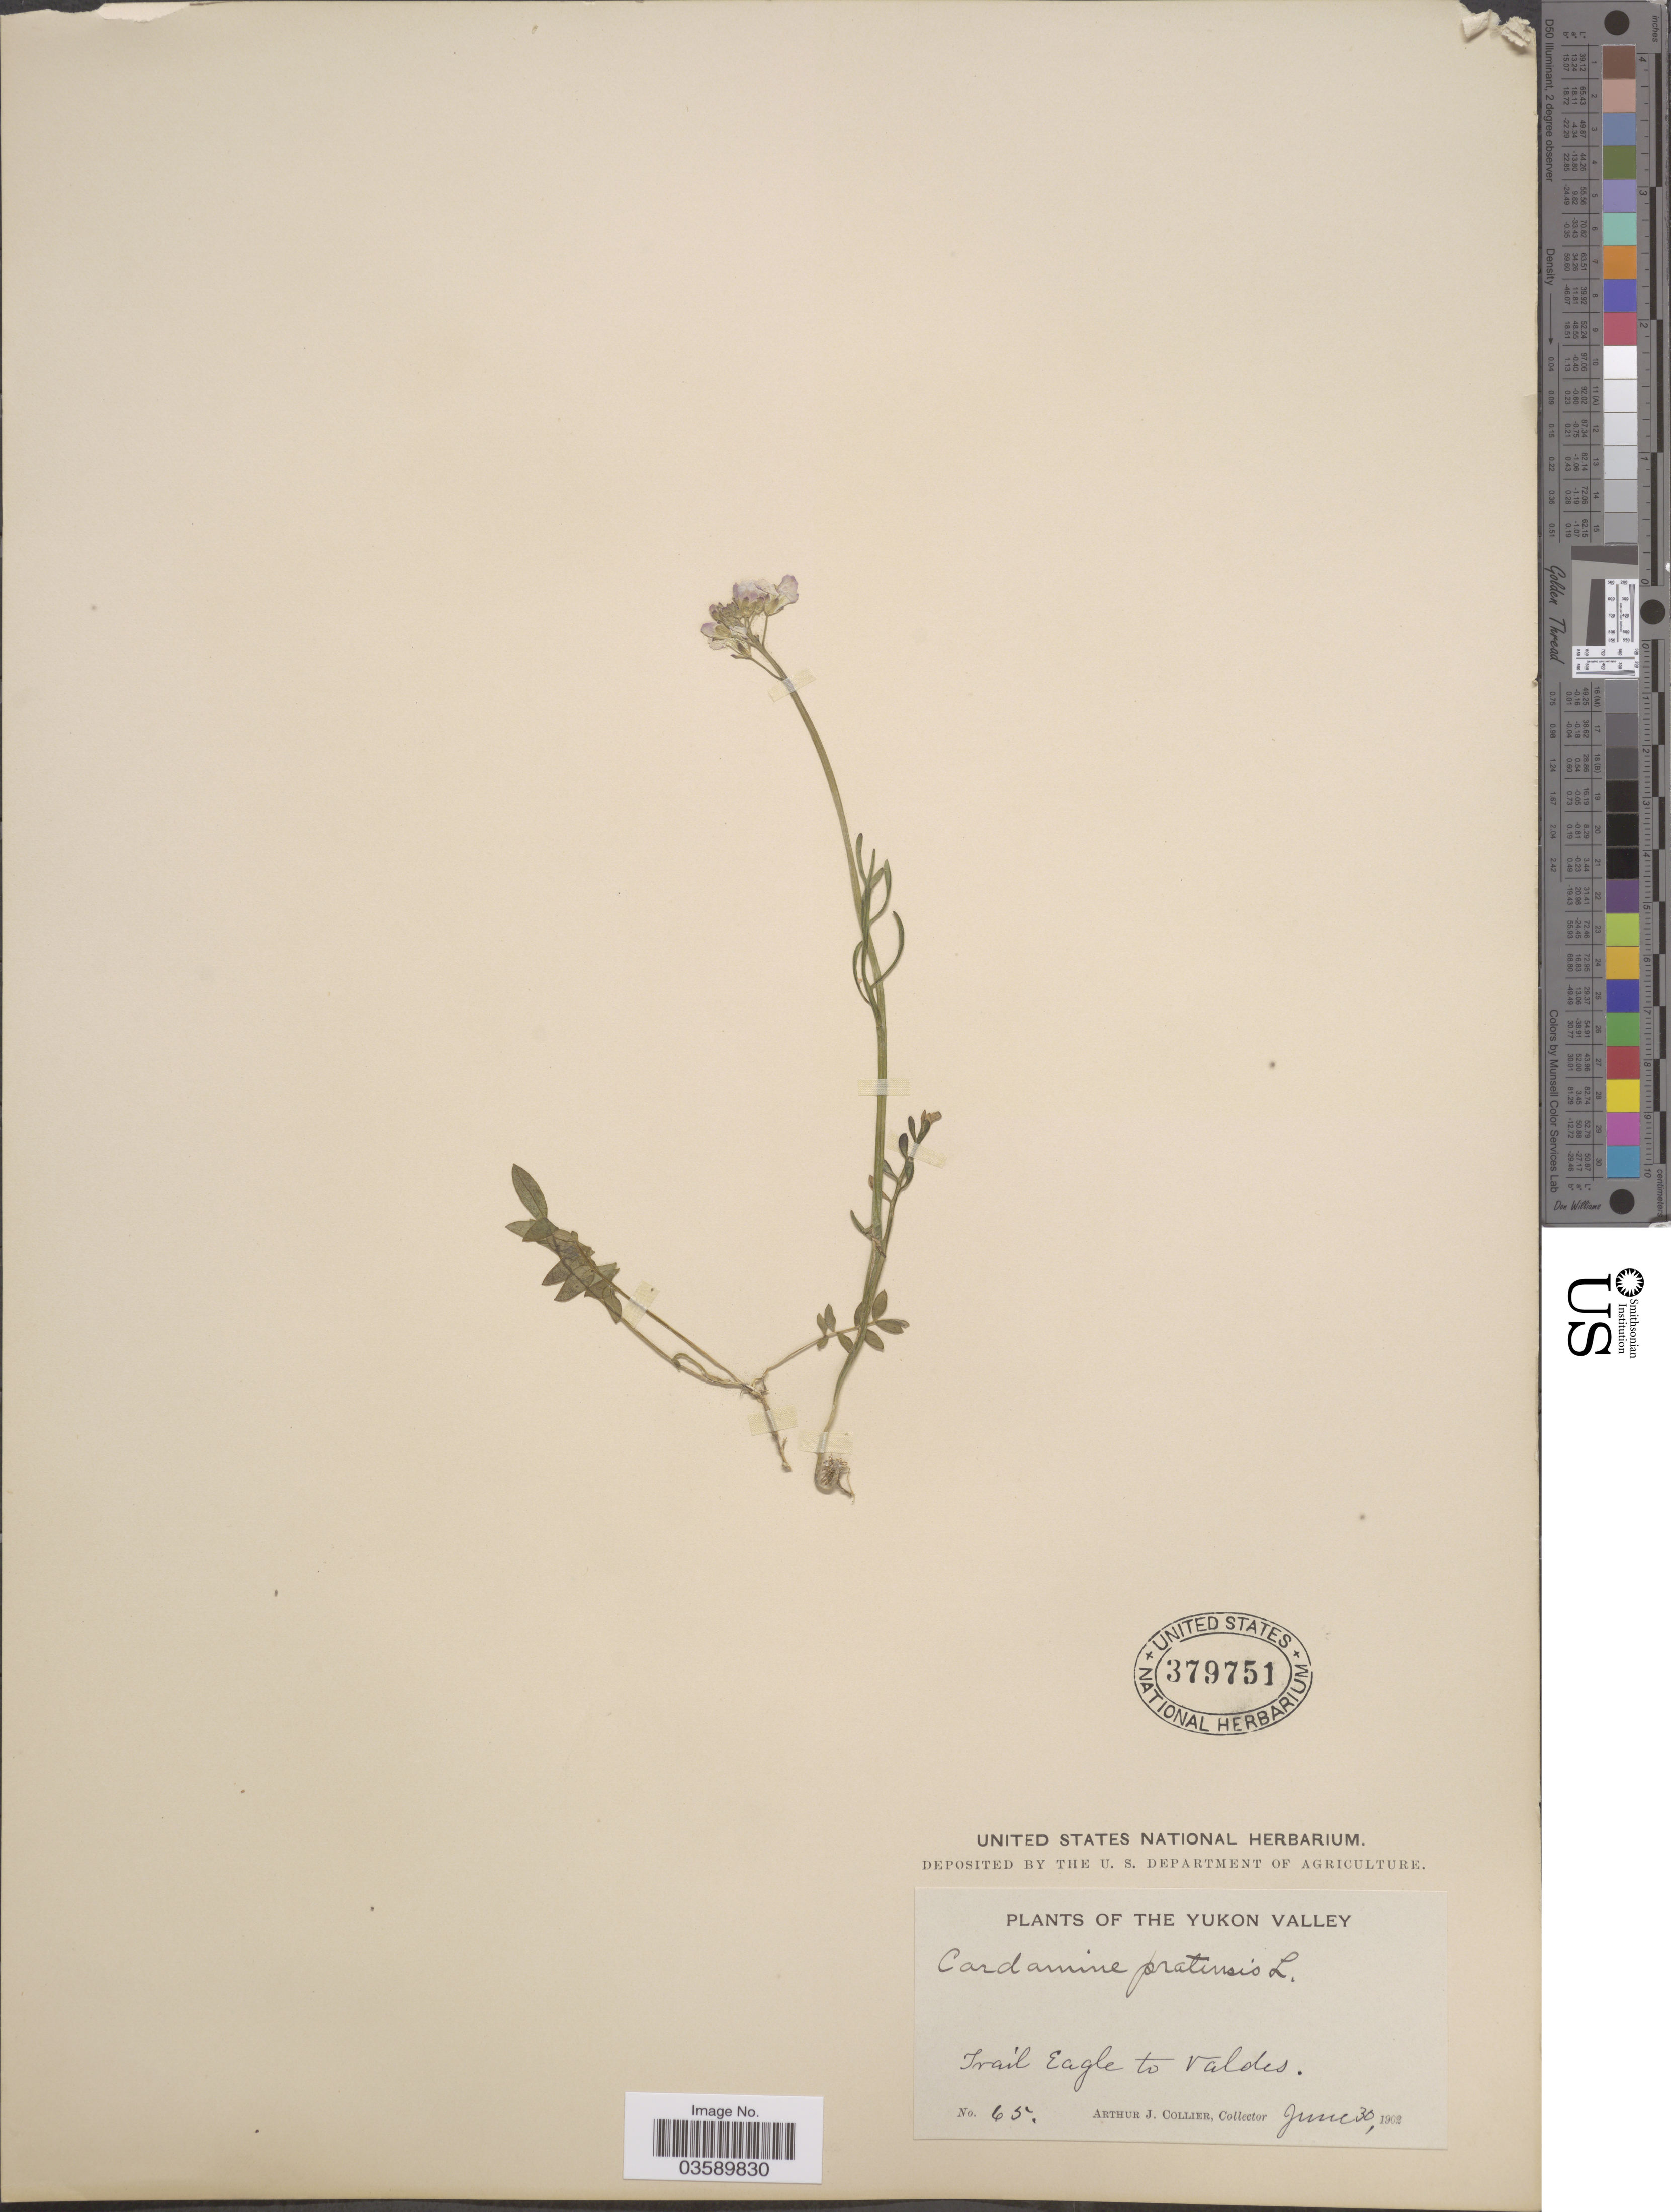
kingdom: Plantae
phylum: Tracheophyta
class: Magnoliopsida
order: Brassicales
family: Brassicaceae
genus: Cardamine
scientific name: Cardamine pratensis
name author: L.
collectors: A. Collier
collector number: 65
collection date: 1902-06-30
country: Canada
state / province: Yukon Territory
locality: The Yukon Valley. Trail Eagle to Valdes.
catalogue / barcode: US 379751